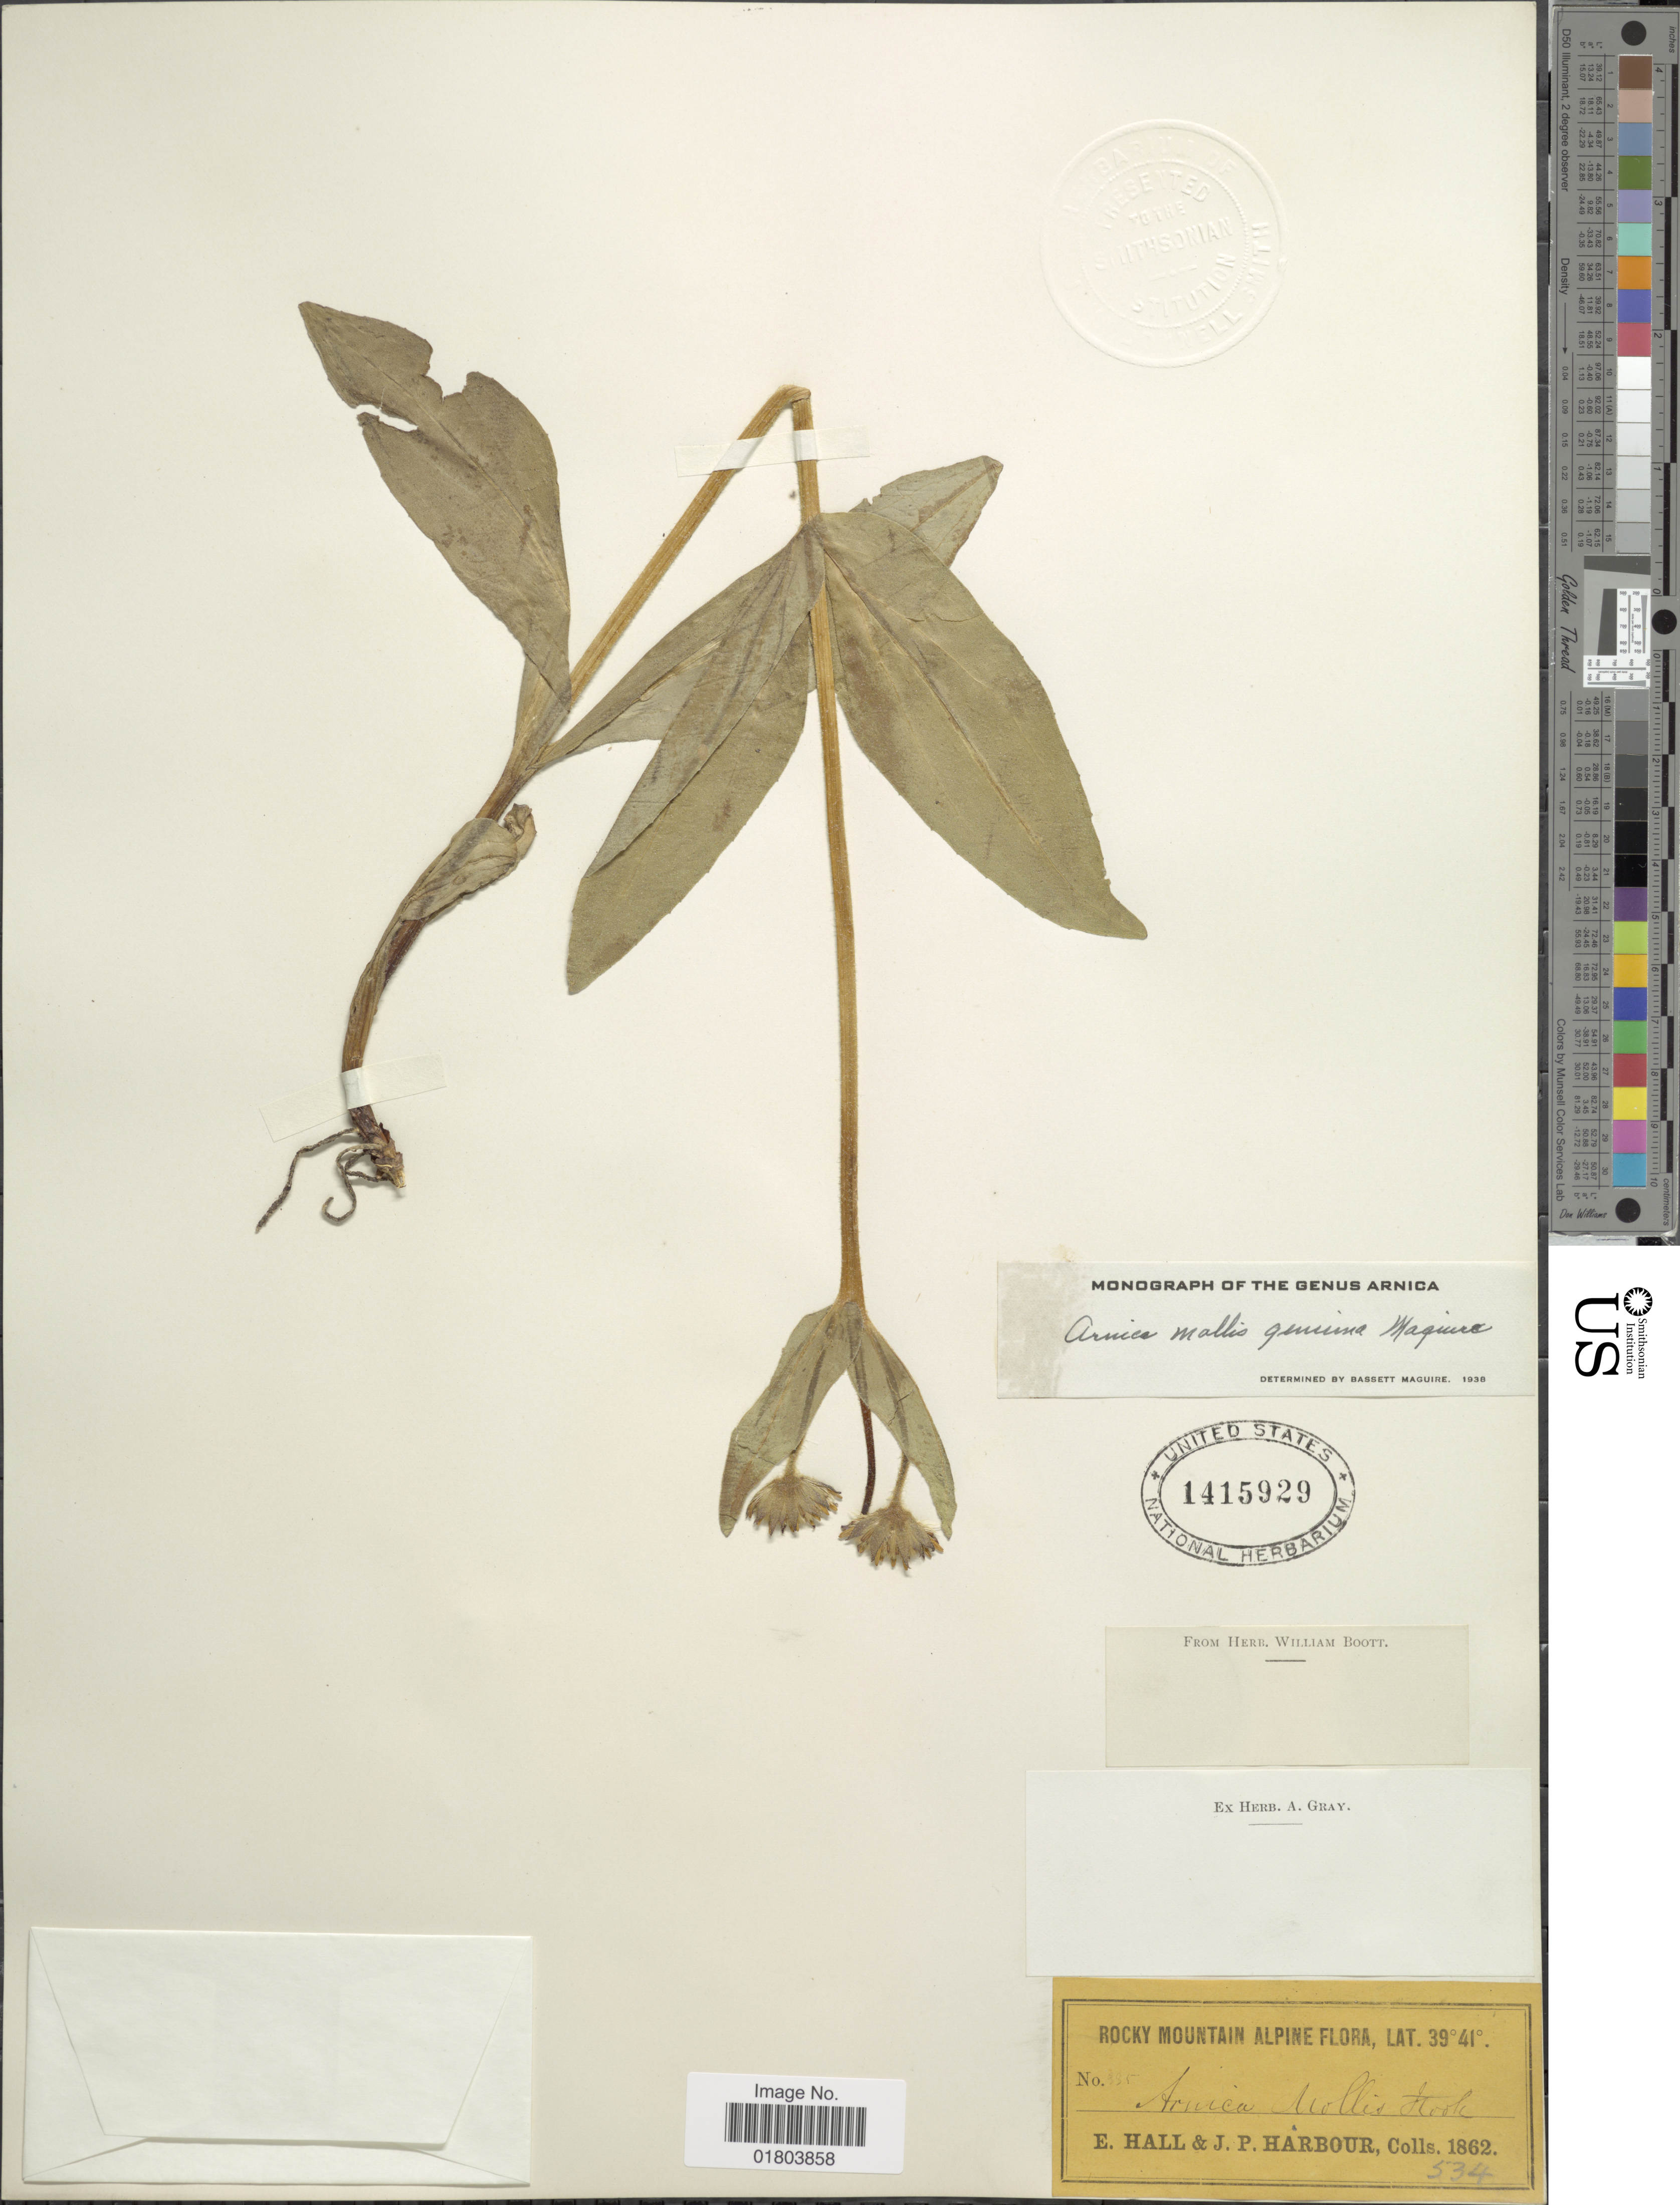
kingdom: Plantae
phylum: Tracheophyta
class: Magnoliopsida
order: Asterales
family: Asteraceae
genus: Arnica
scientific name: Arnica mollis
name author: Hook.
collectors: E. Hall & J. Harbour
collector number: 335*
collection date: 1862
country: United States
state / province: Colorado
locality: Rocky Mtns. Alpine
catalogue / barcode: US 1415929